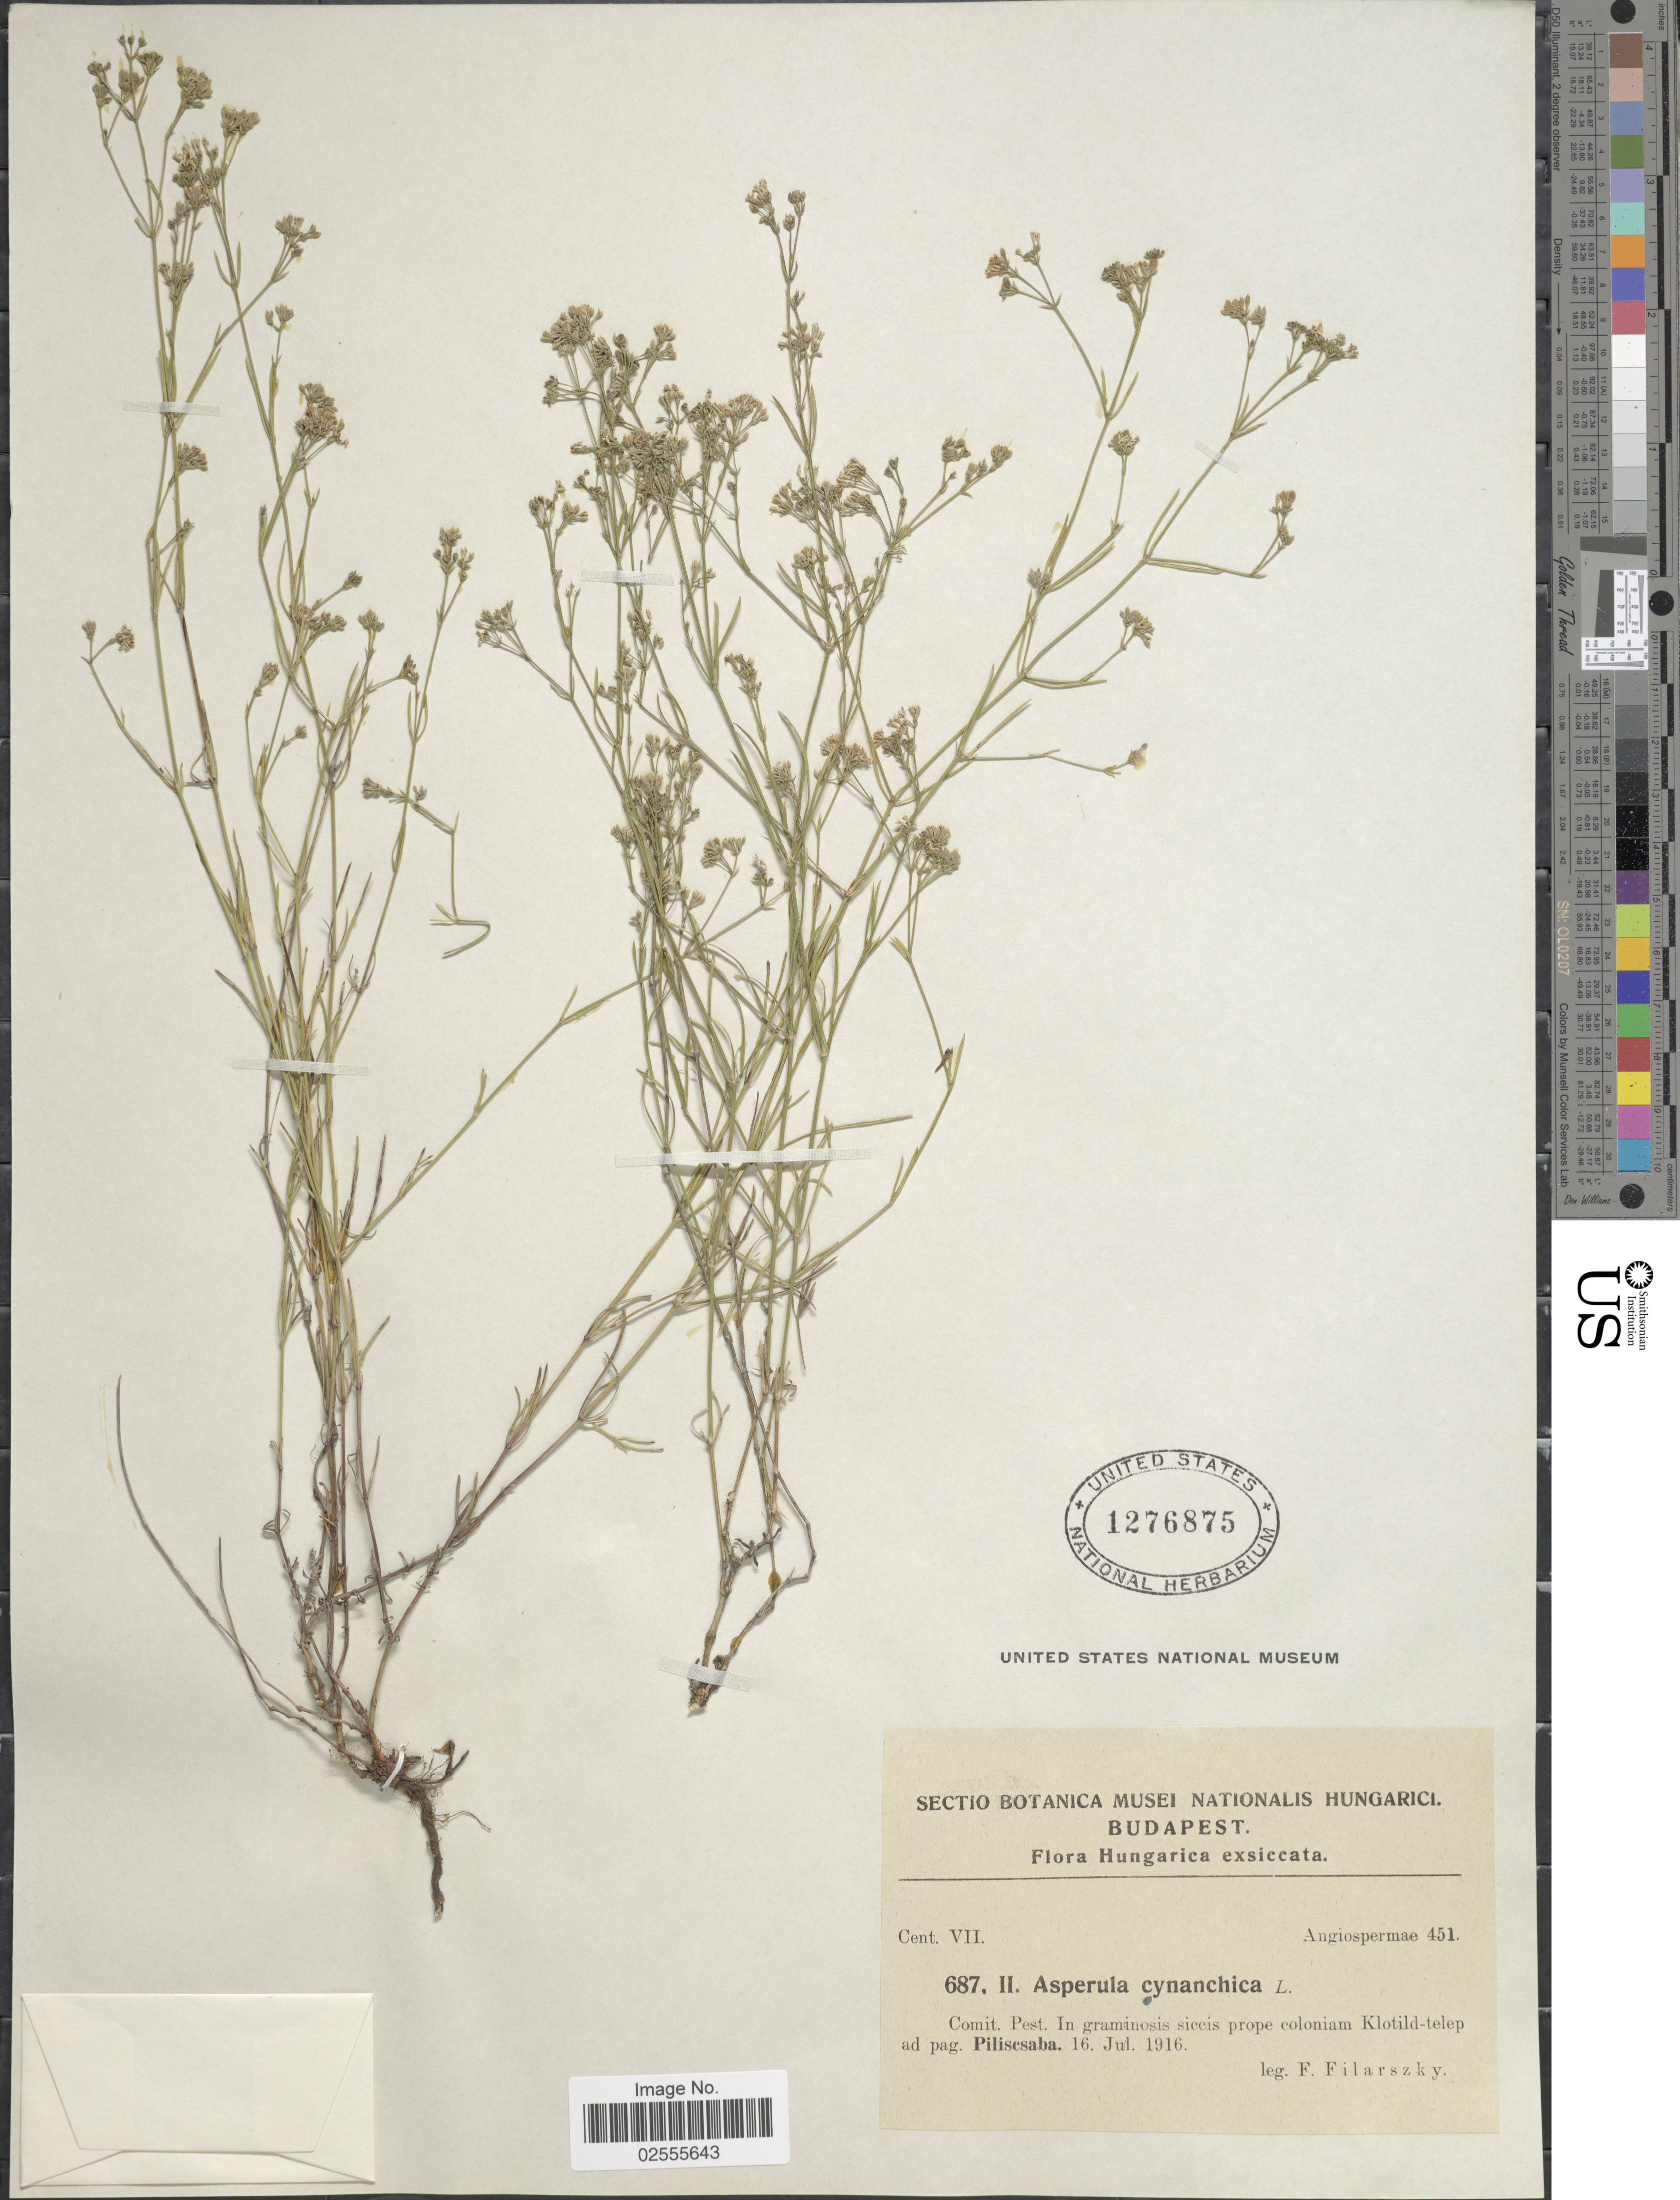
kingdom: Plantae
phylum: Tracheophyta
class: Magnoliopsida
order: Gentianales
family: Rubiaceae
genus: Asperula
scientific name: Asperula cynanchica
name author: L.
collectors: F. Filarszky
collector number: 687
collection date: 1916-07-16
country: Hungary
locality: Hungarica, Comit. Pest. In graminosis siccis prope coloniam Klotild-telep ad pag. Piliscaba.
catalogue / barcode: US 1276875